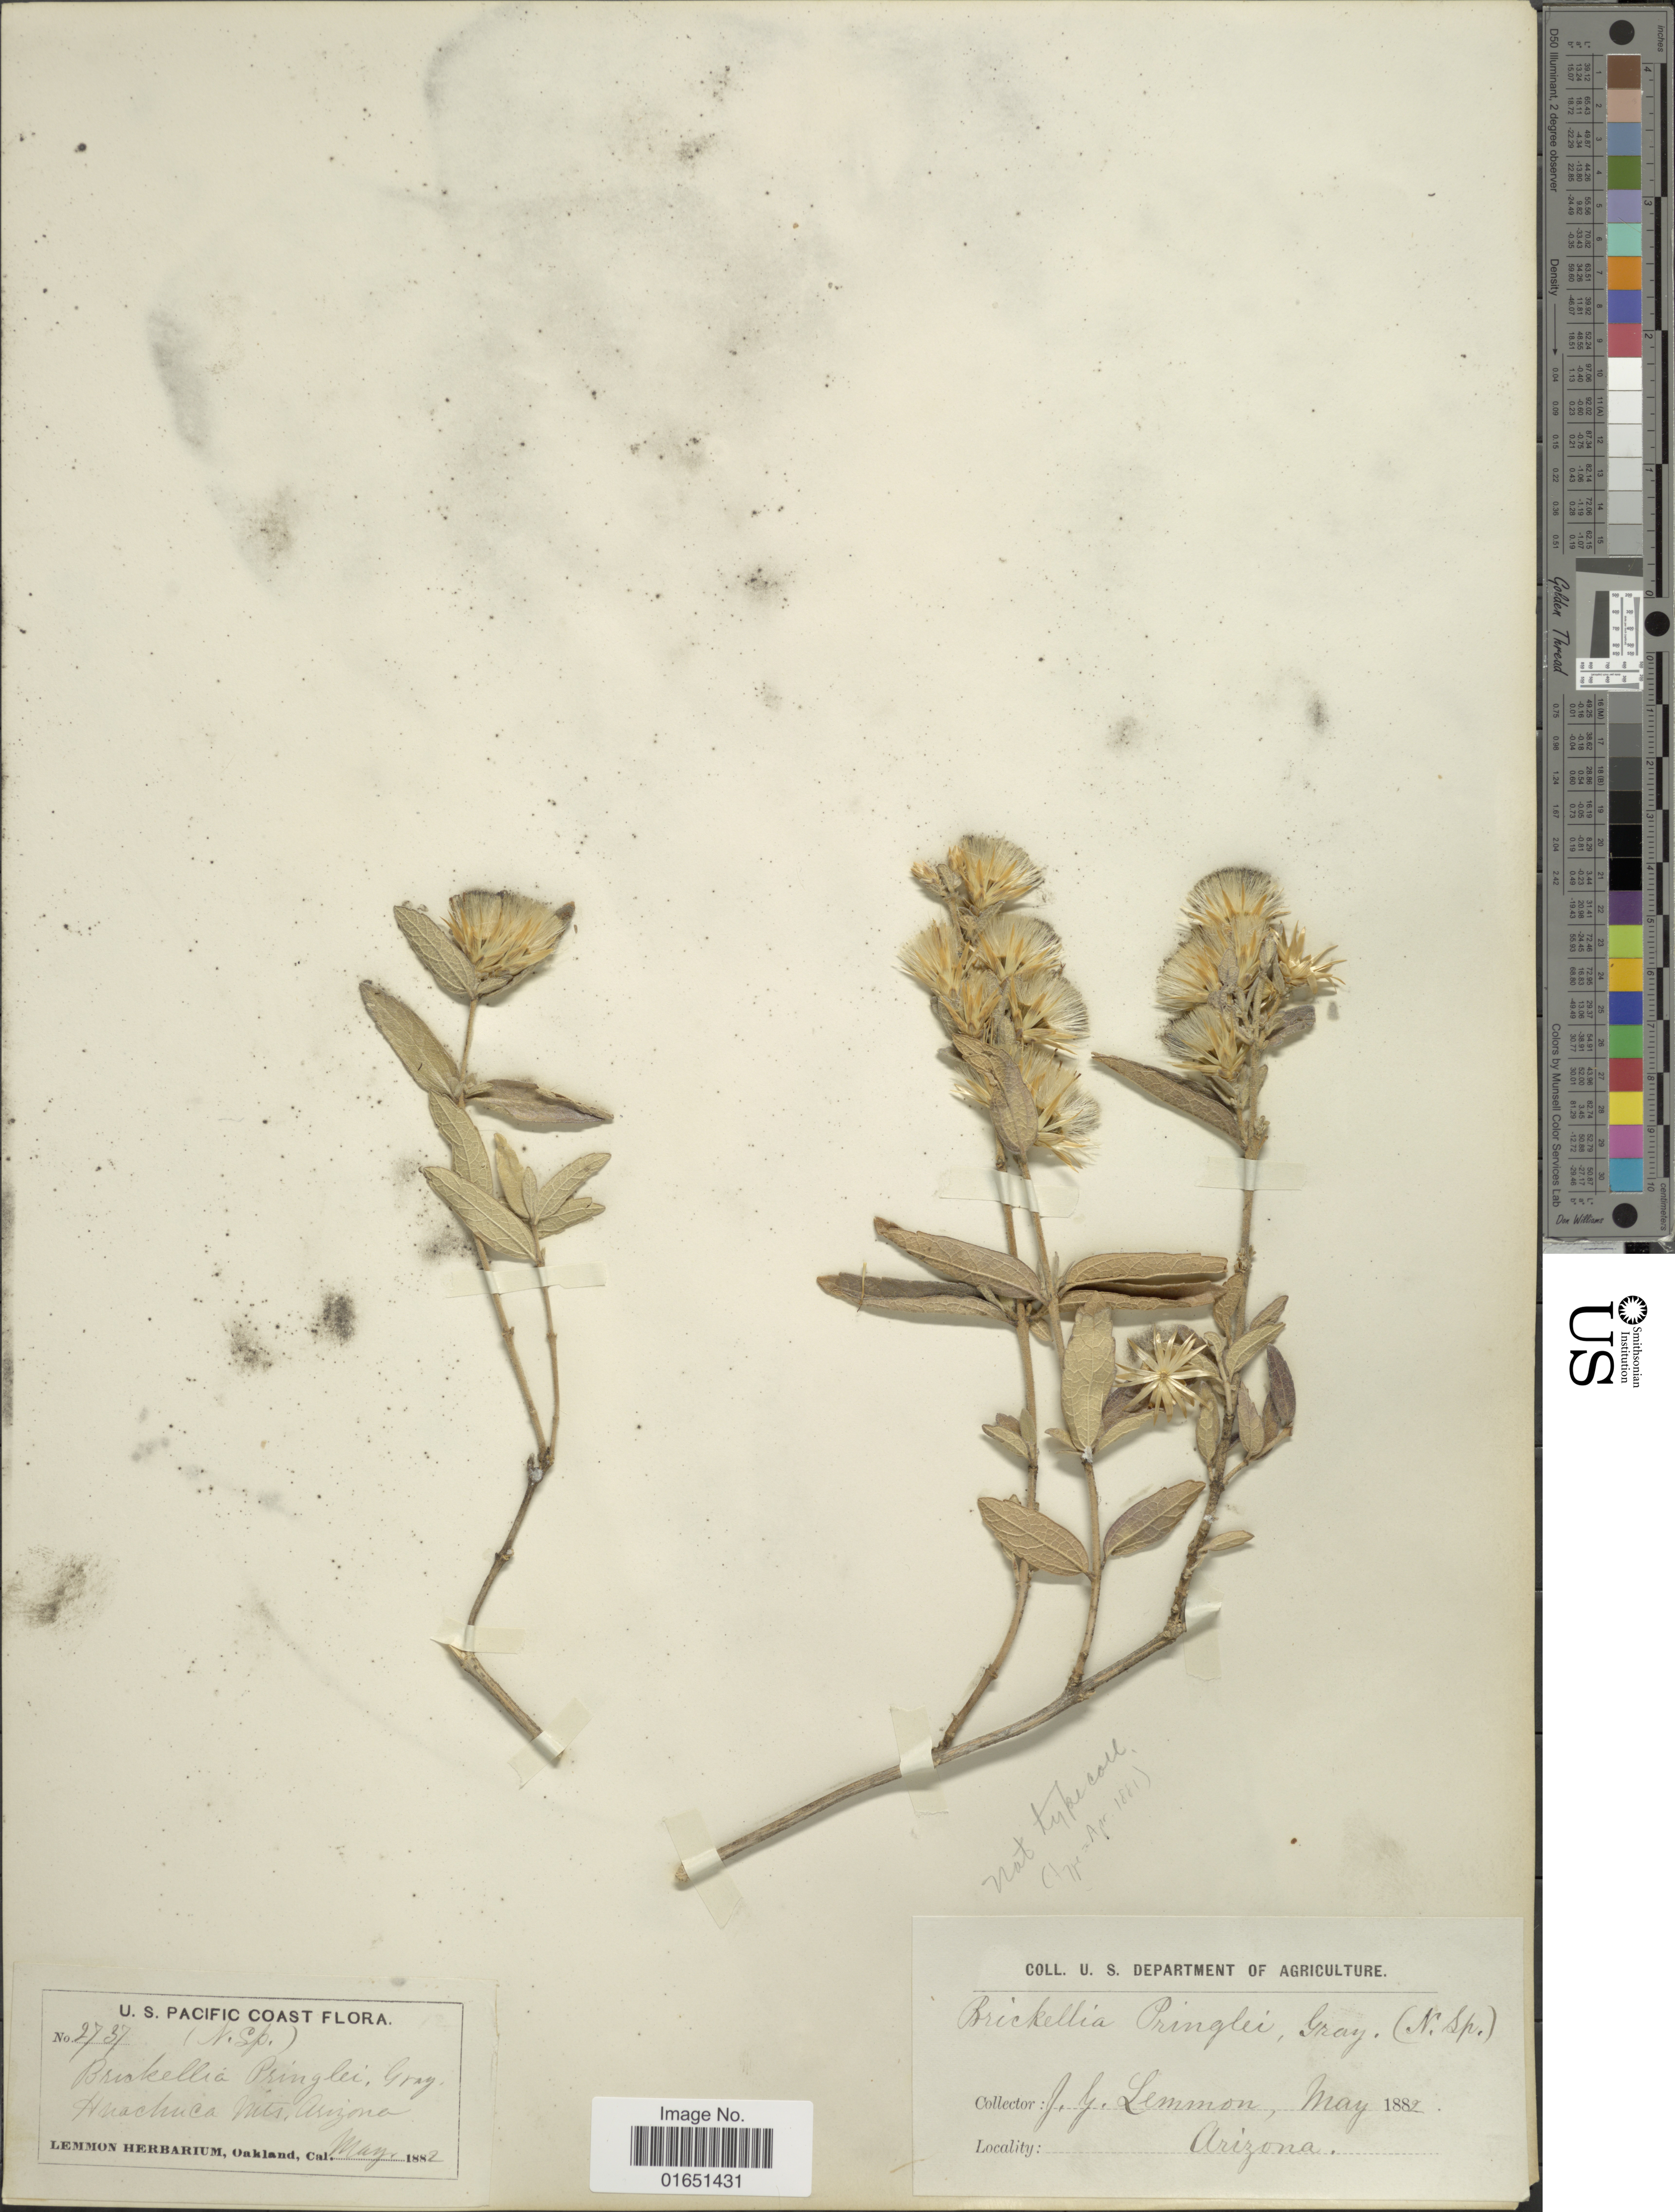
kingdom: Plantae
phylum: Tracheophyta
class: Magnoliopsida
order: Asterales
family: Asteraceae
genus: Brickellia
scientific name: Brickellia pringlei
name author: A. Gray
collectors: J. Lemmon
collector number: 2737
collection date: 1882-05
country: United States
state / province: Arizona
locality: Huachuca Mts, U.S. Pacific Coast